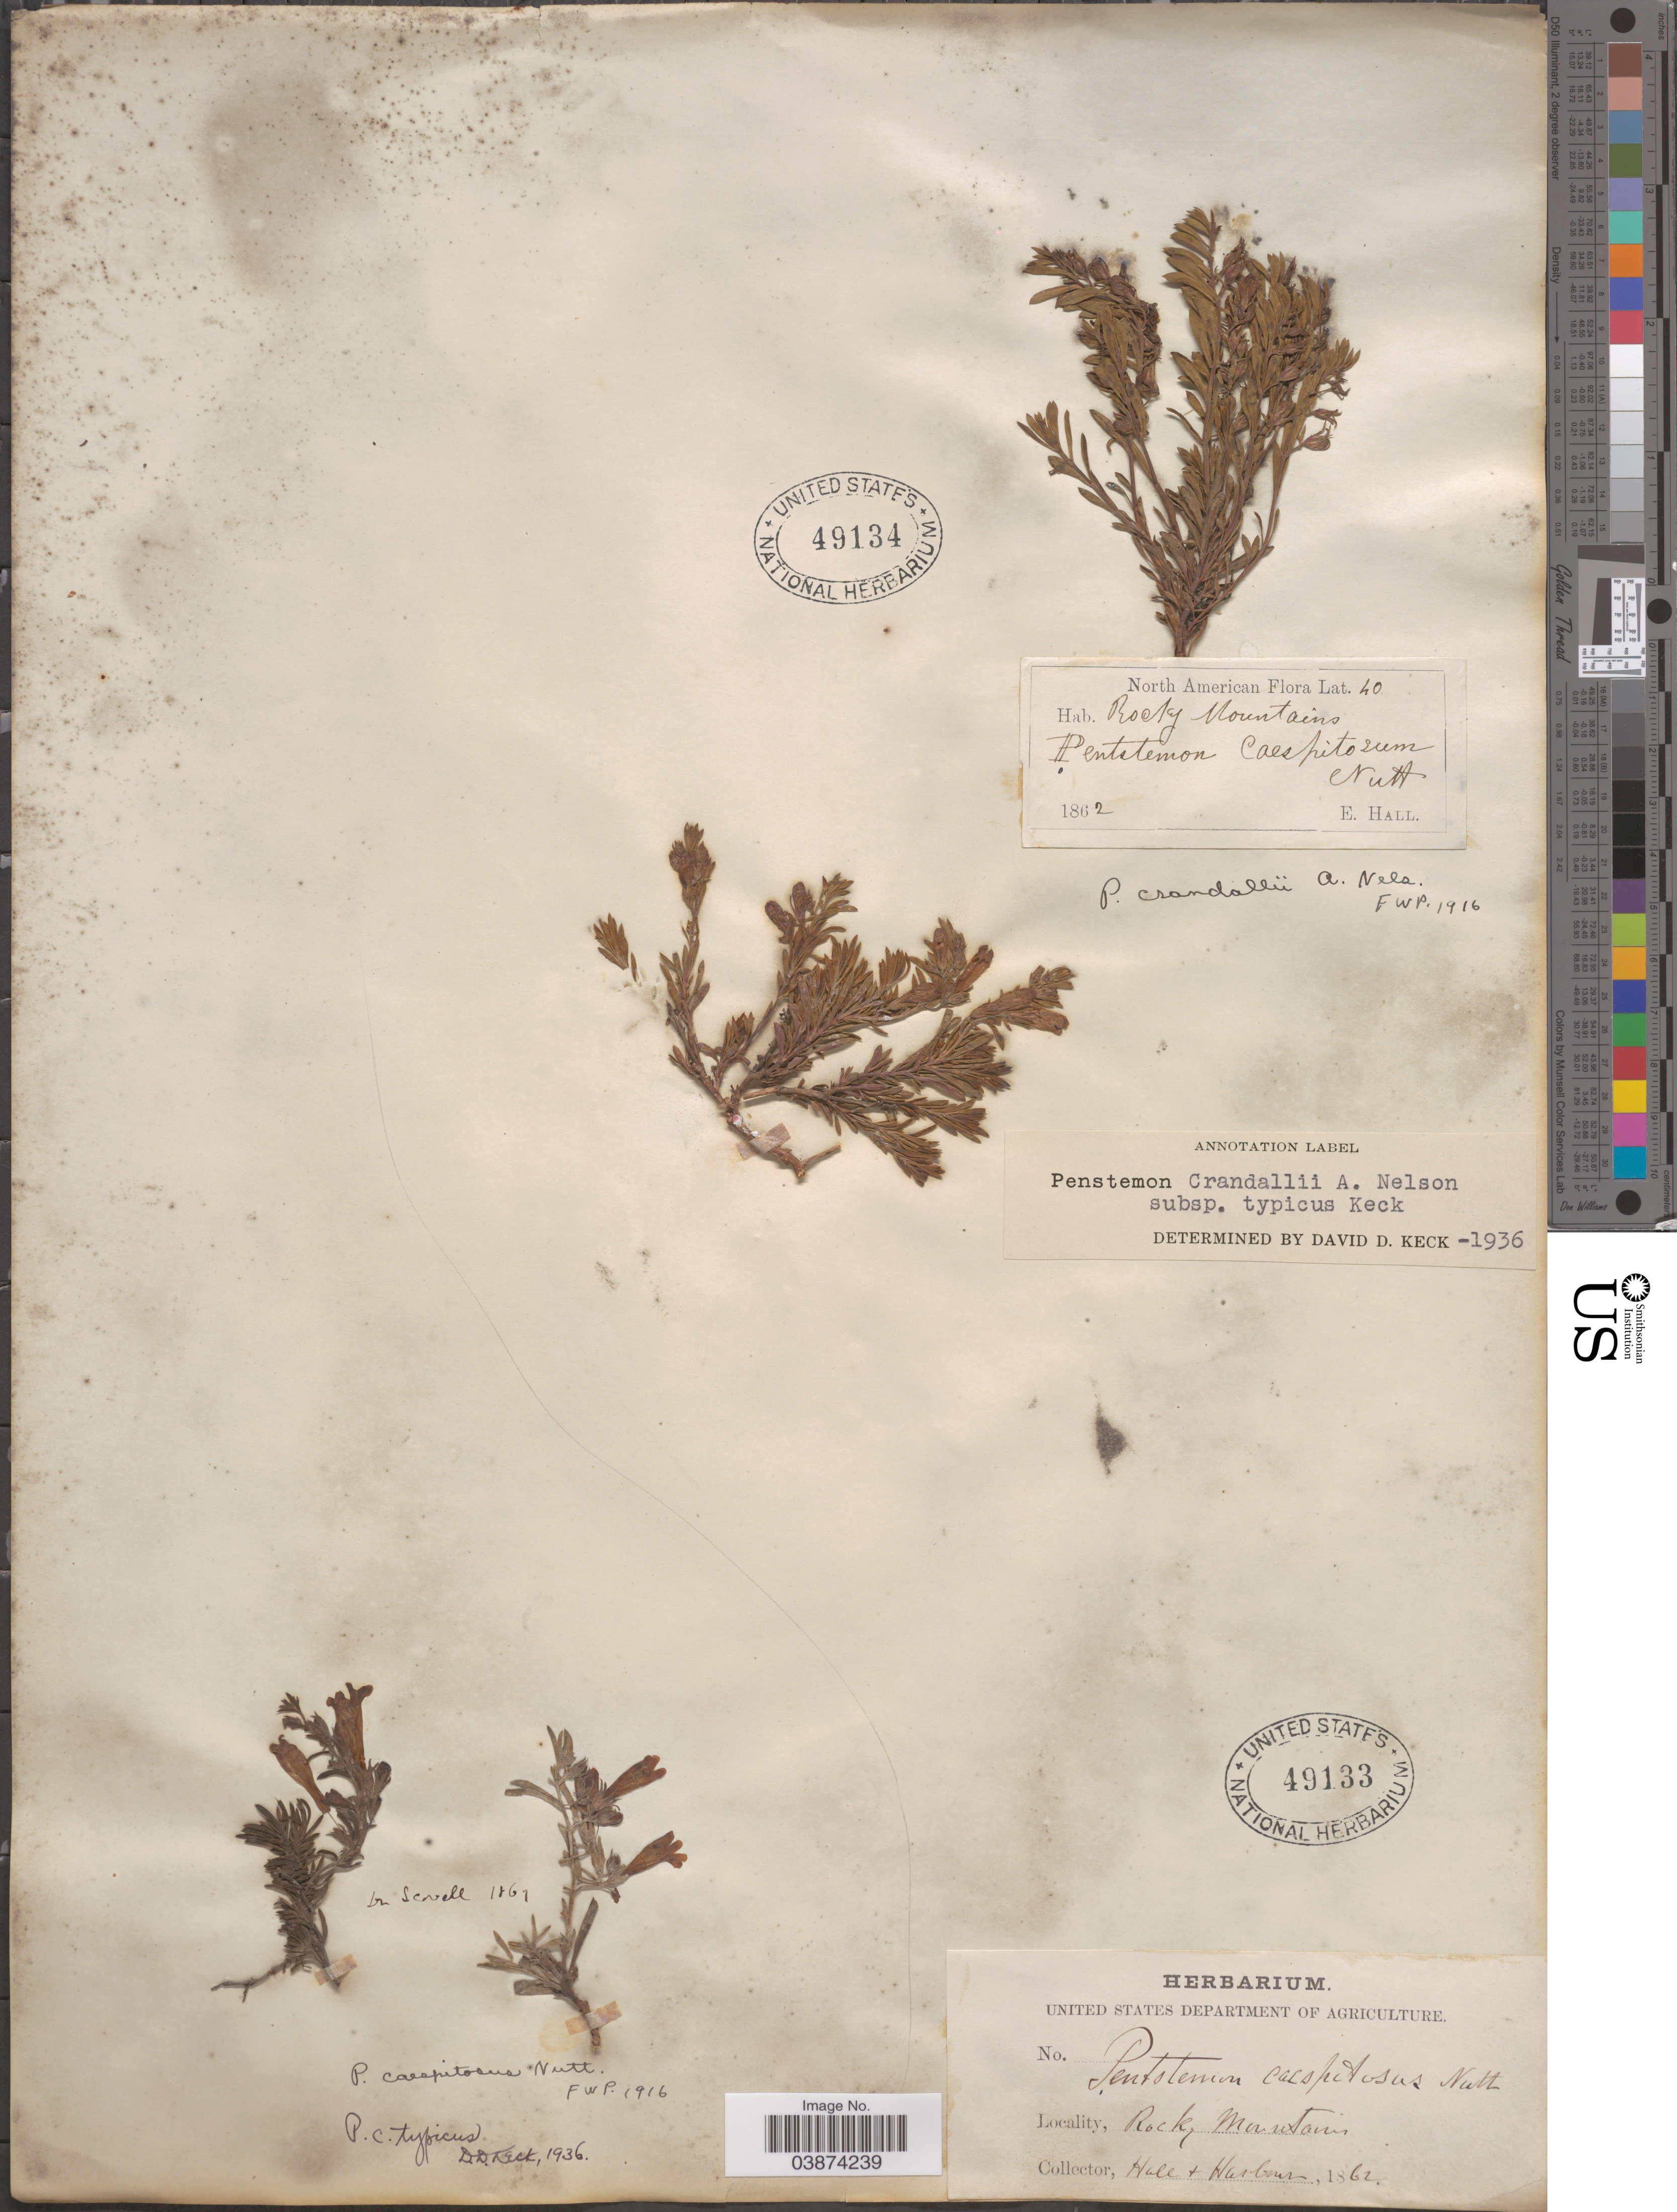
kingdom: Plantae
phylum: Tracheophyta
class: Magnoliopsida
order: Lamiales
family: Plantaginaceae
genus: Penstemon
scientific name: Penstemon crandallii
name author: A. Nelson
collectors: E. Hall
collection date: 1862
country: United States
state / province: Colorado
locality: Rocky Mountains.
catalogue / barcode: US 49134